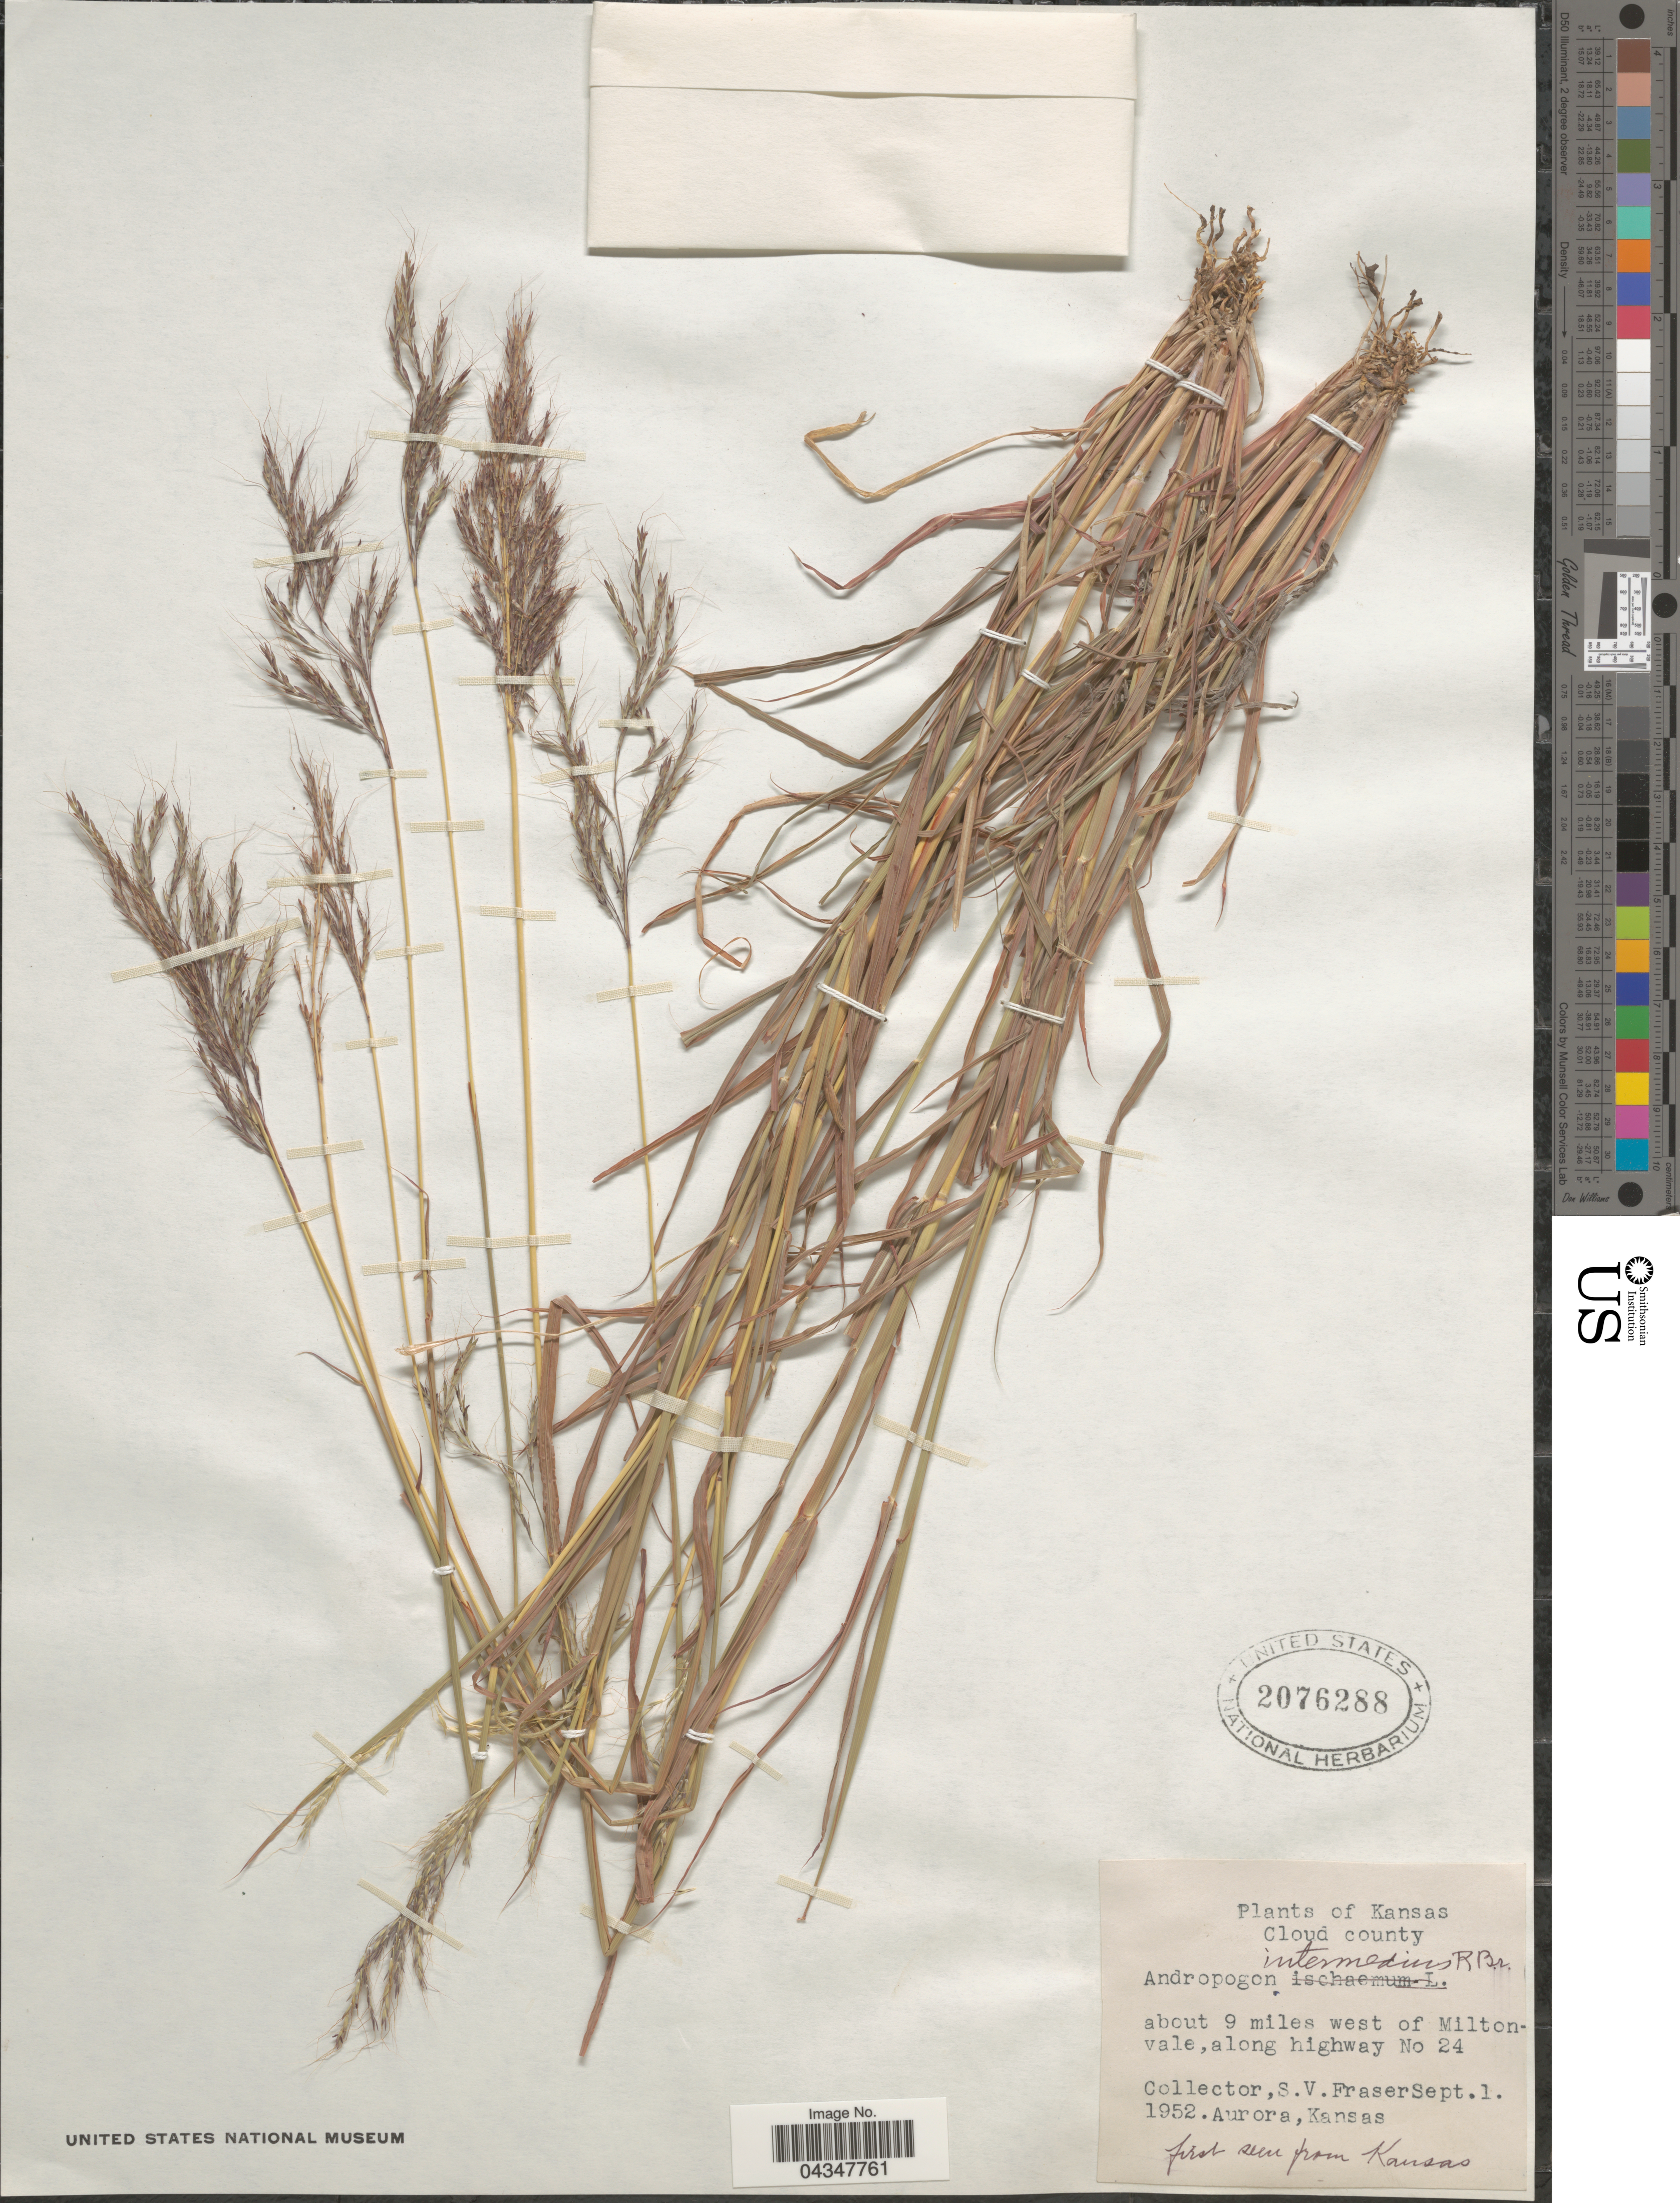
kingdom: Plantae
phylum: Tracheophyta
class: Liliopsida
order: Poales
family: Poaceae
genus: Bothriochloa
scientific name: Bothriochloa bladhii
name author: (Retz.) S.T. Blake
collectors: S. Fraser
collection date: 1952-09-01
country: United States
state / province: Kansas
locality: Cloud County. About 9 miles west of Miltonvale, along highway No 24.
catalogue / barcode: US 2076288